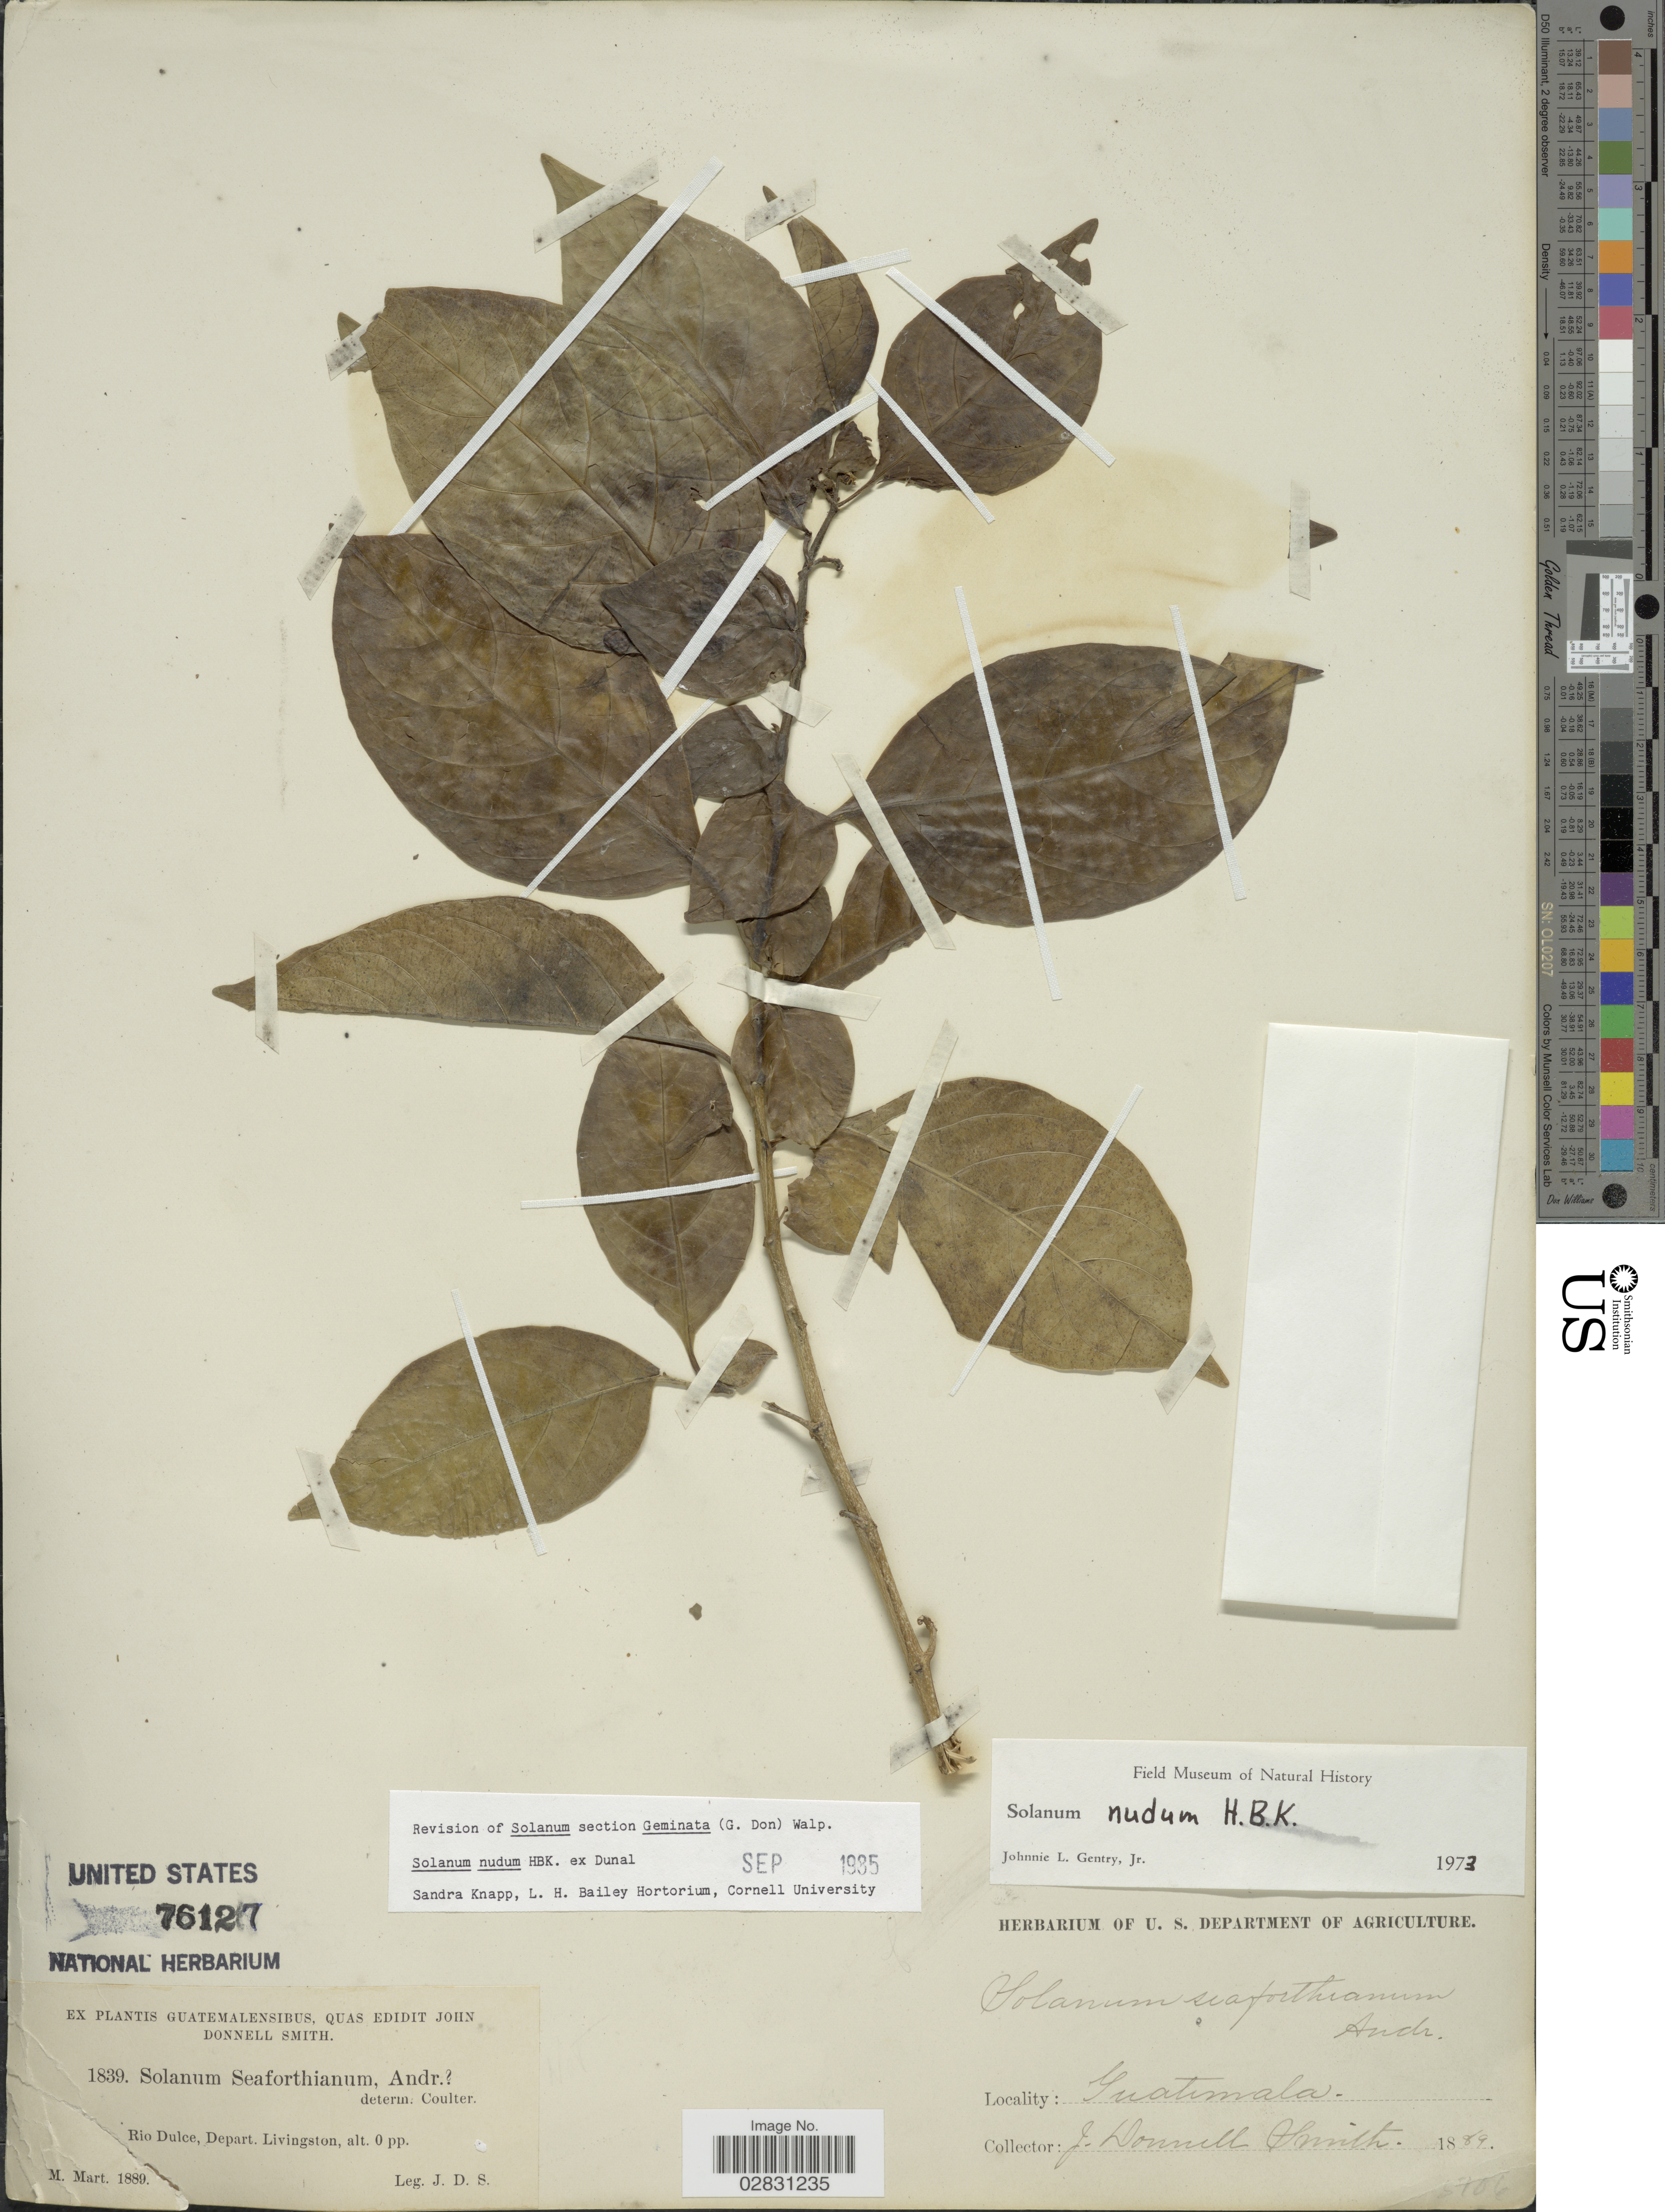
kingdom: Plantae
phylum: Tracheophyta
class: Magnoliopsida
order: Solanales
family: Solanaceae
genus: Solanum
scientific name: Solanum nudum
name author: Humb. & Bonpl. ex Dunal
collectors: J. Donnell Smith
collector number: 1839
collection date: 1889-03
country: Guatemala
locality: Rio Dulce, Depart. Livingston.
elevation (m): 0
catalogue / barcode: US 76127